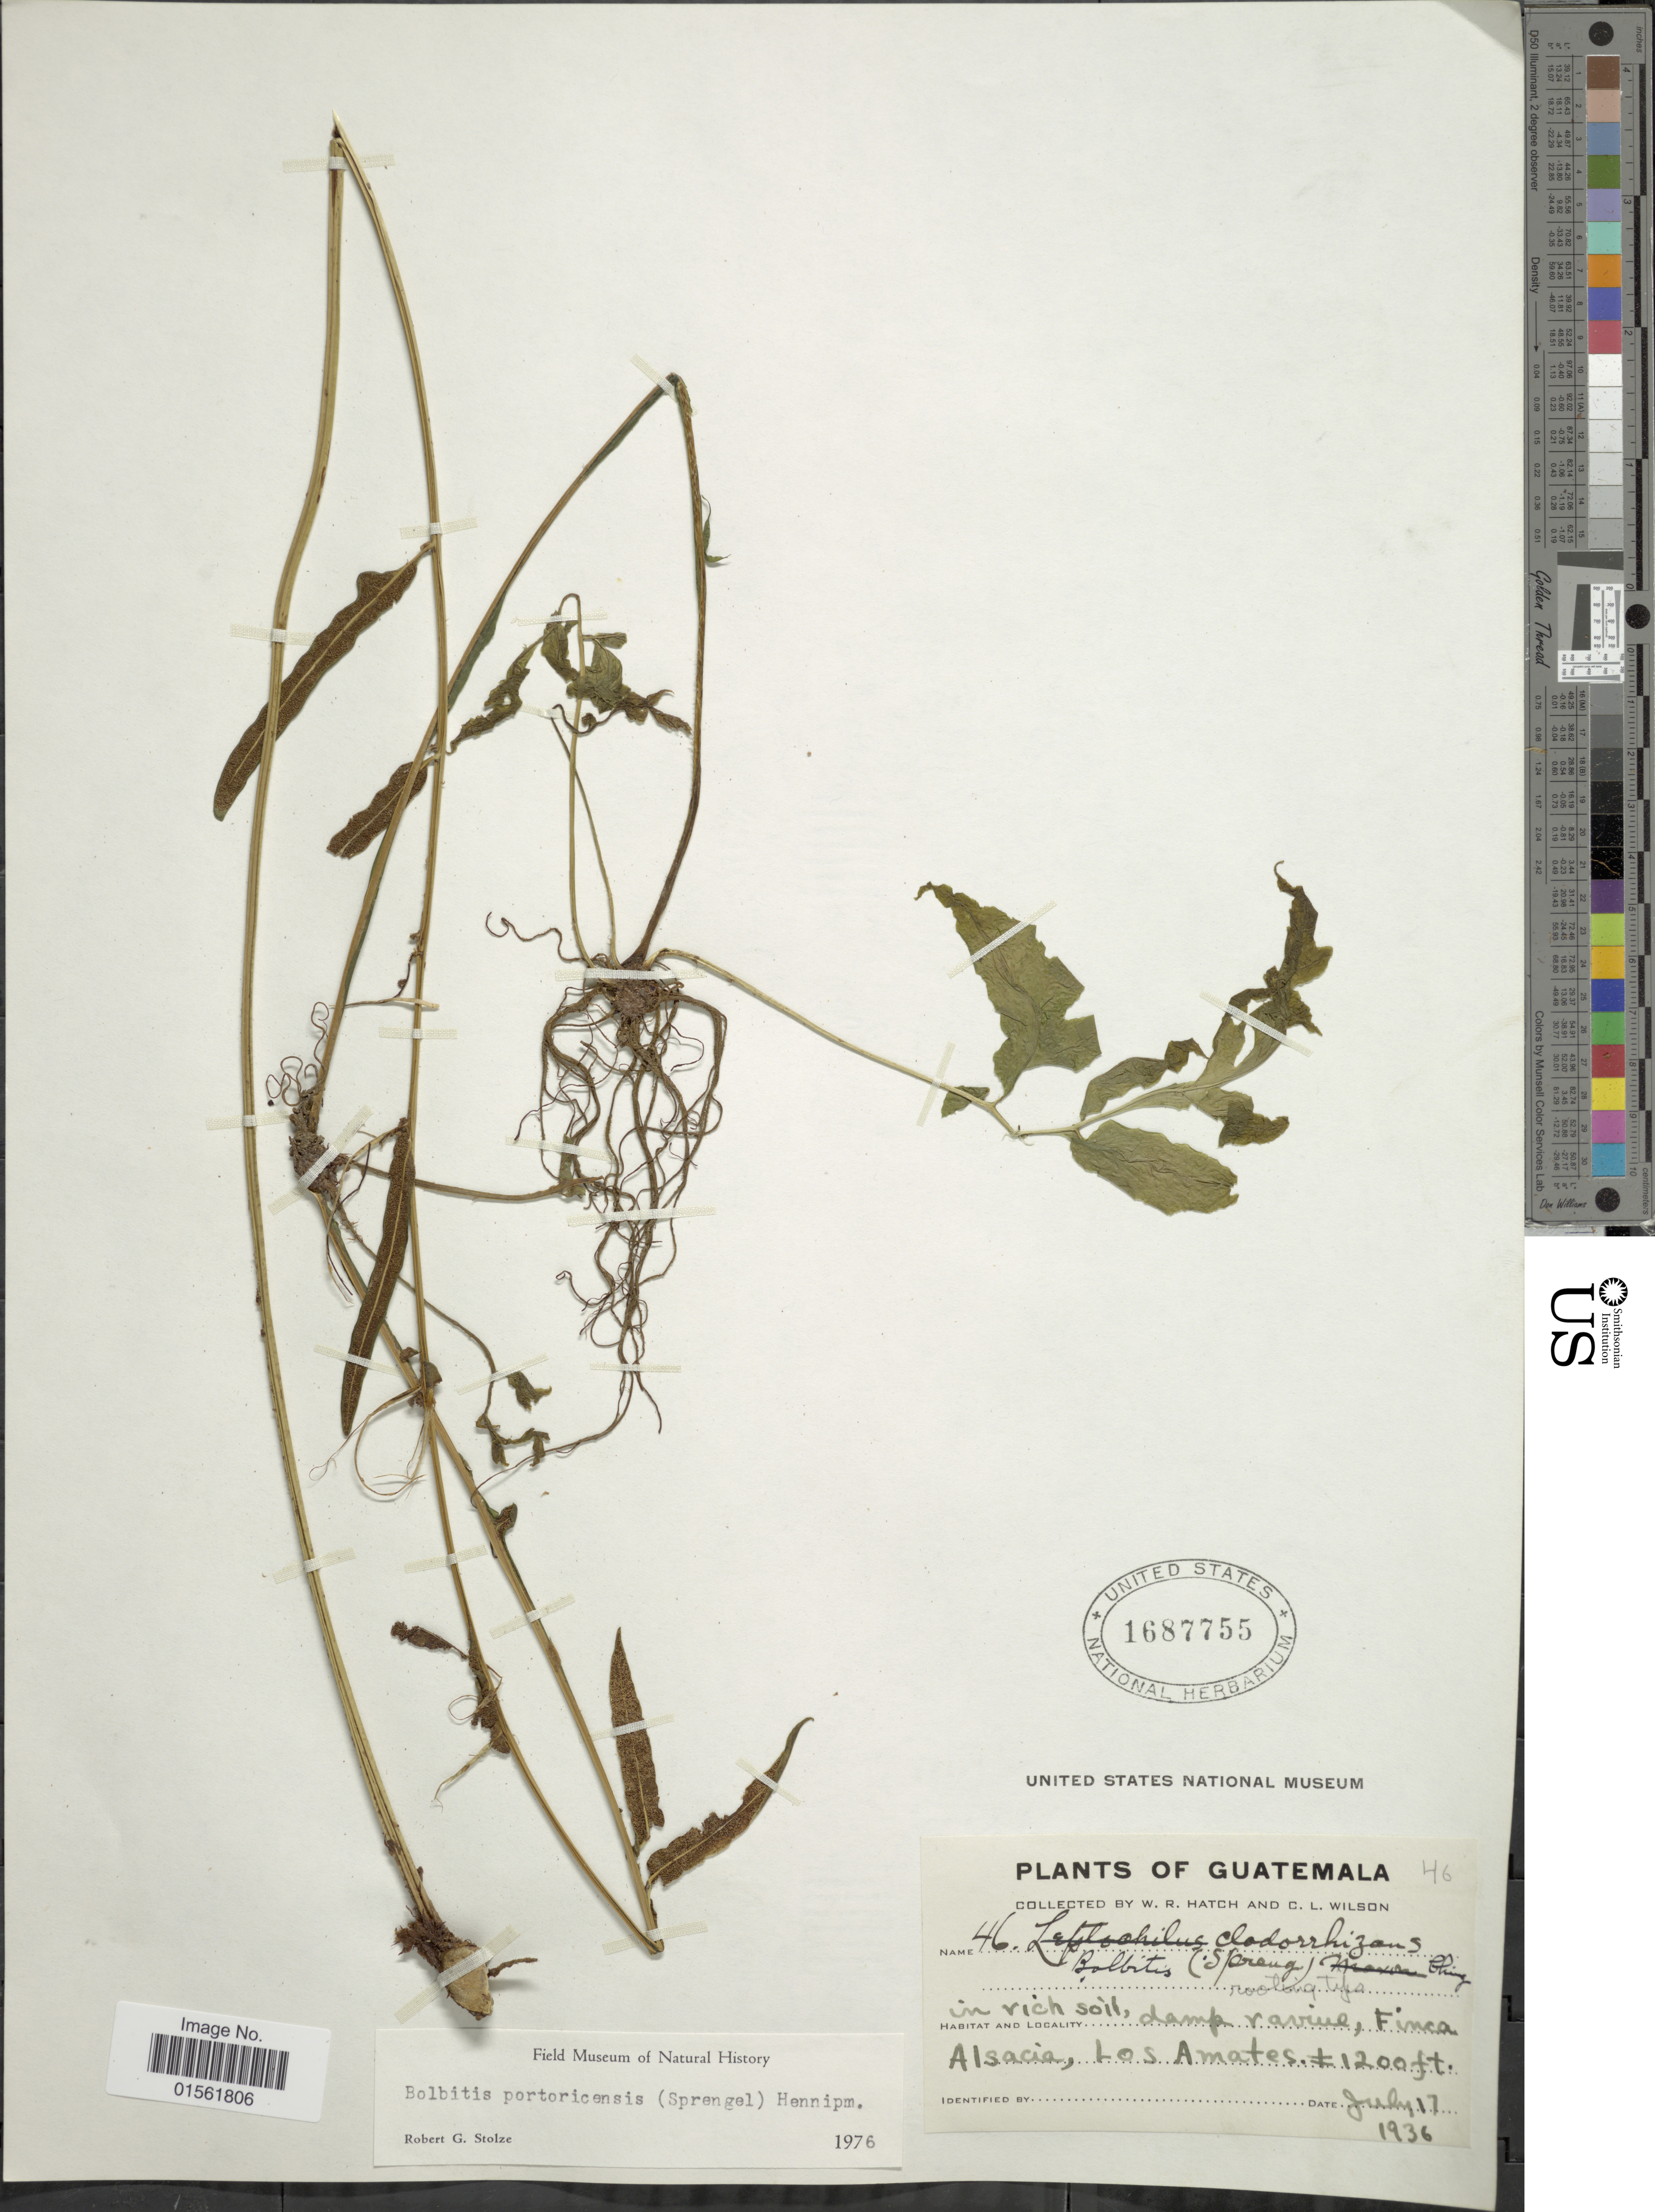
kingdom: Plantae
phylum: Tracheophyta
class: Polypodiopsida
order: Polypodiales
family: Dryopteridaceae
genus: Bolbitis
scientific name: Bolbitis portoricensis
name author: (Spreng.) Hennipman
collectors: W. Hatch & C. L. Wilson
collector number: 46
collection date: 1936-07-17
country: Guatemala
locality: In rich soil, damp ravine, Finca Alsacia, Los Amates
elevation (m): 366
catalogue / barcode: US 1687755